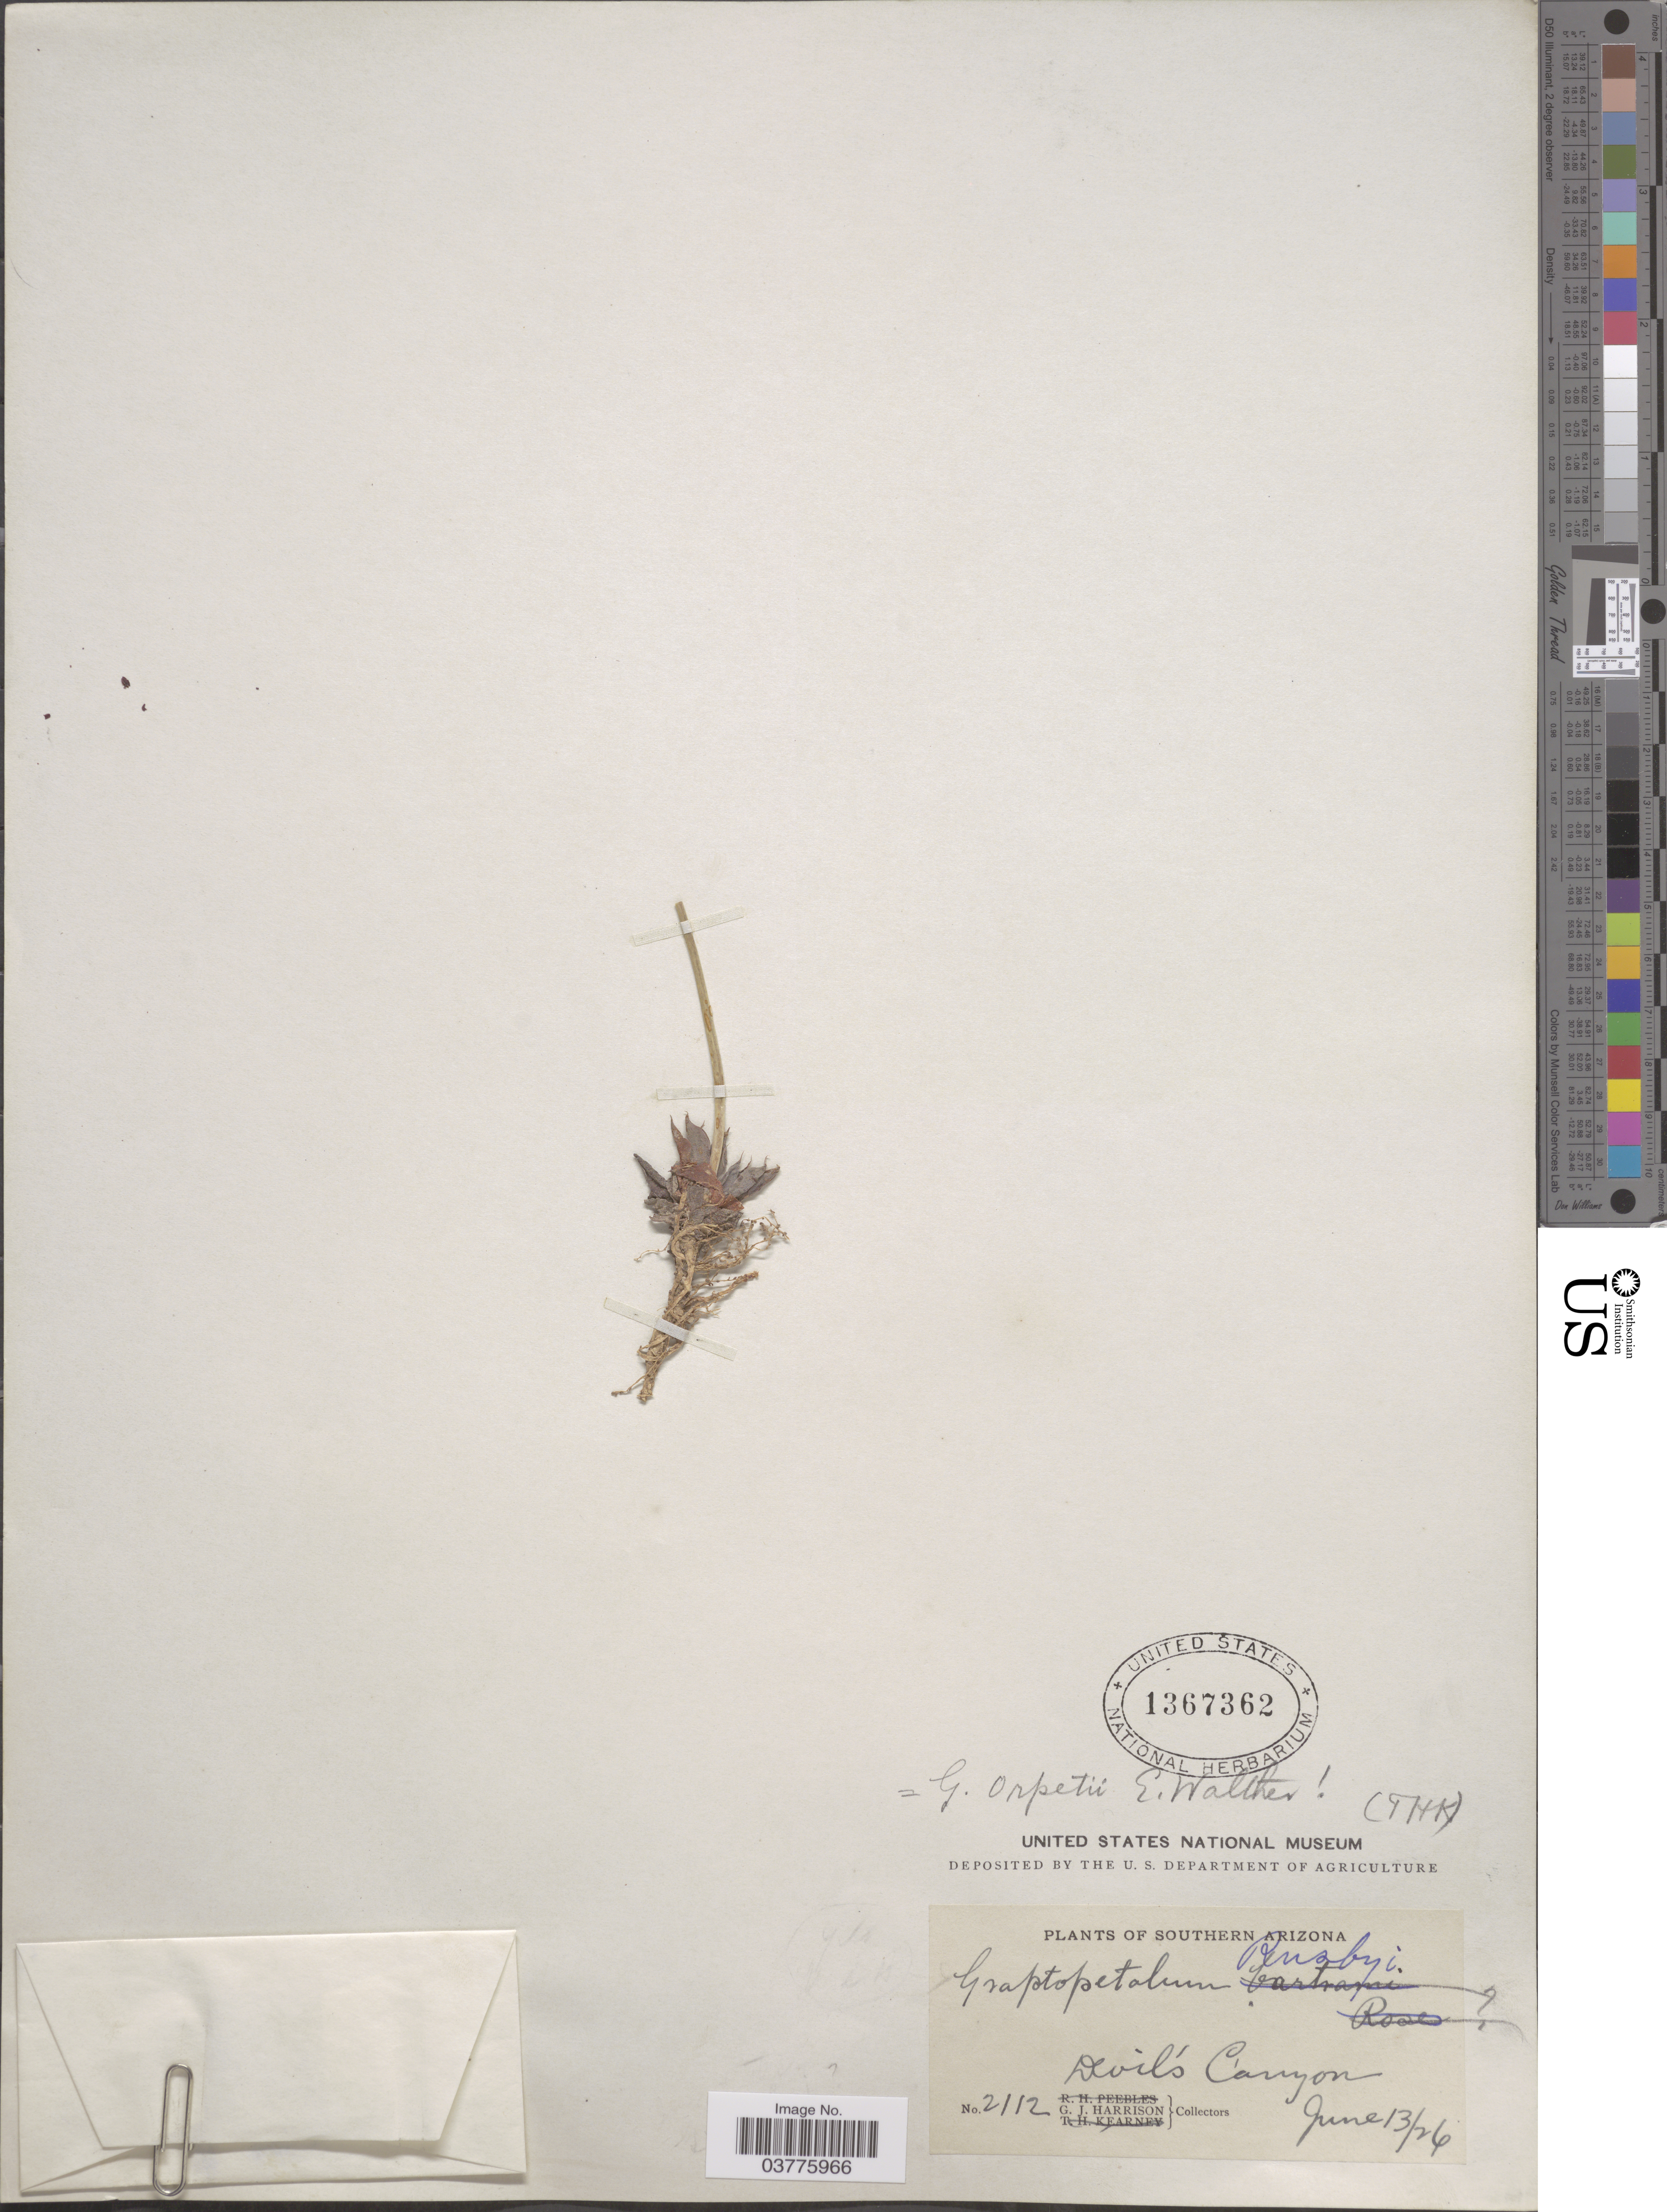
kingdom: Plantae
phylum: Tracheophyta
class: Magnoliopsida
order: Saxifragales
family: Crassulaceae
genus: Graptopetalum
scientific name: Graptopetalum rusbyi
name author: (Greene) Rose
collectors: G. J. Harrison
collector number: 2112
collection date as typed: Transcribed d/m/y: 13/6/26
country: United States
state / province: Arizona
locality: Southern Arizona. Devil's Canyon.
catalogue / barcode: US 1367362